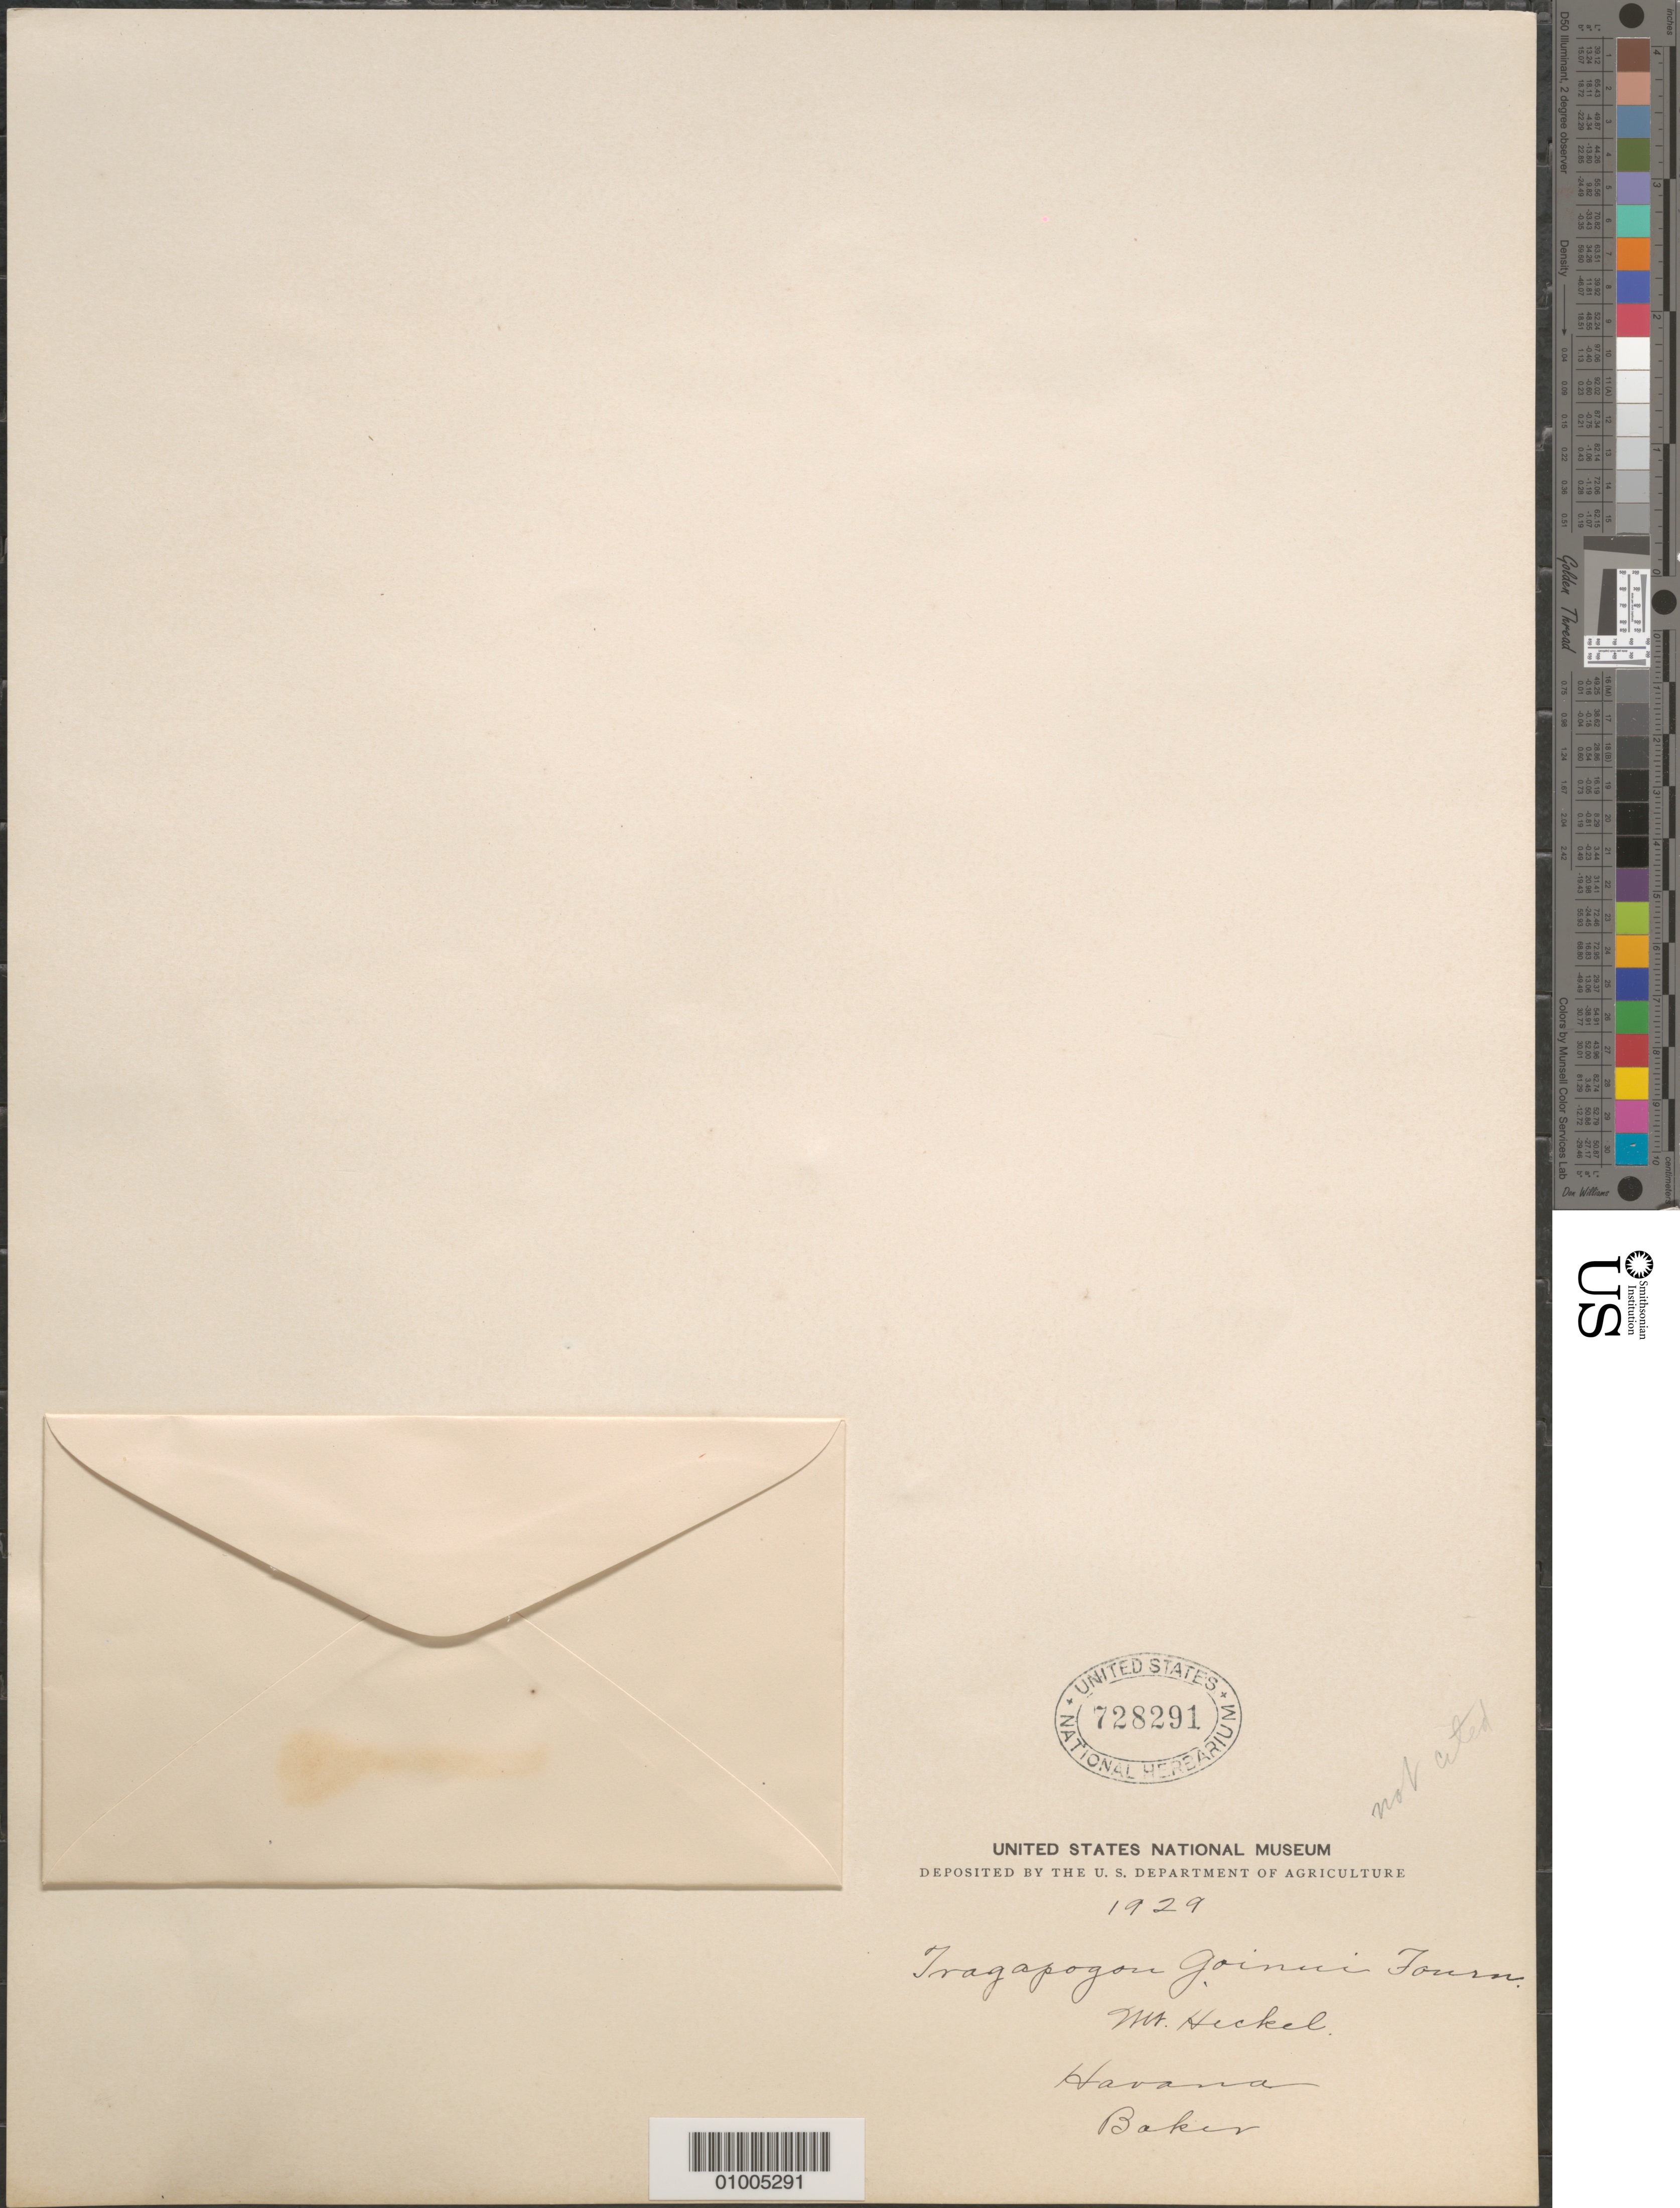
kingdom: Plantae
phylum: Tracheophyta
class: Liliopsida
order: Poales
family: Poaceae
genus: Trachypogon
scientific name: Trachypogon spicatus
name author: (L. f.) Kuntze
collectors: C. F. Baker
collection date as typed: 1929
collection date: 1929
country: Cuba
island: Cuba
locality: Havana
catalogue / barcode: US 728291